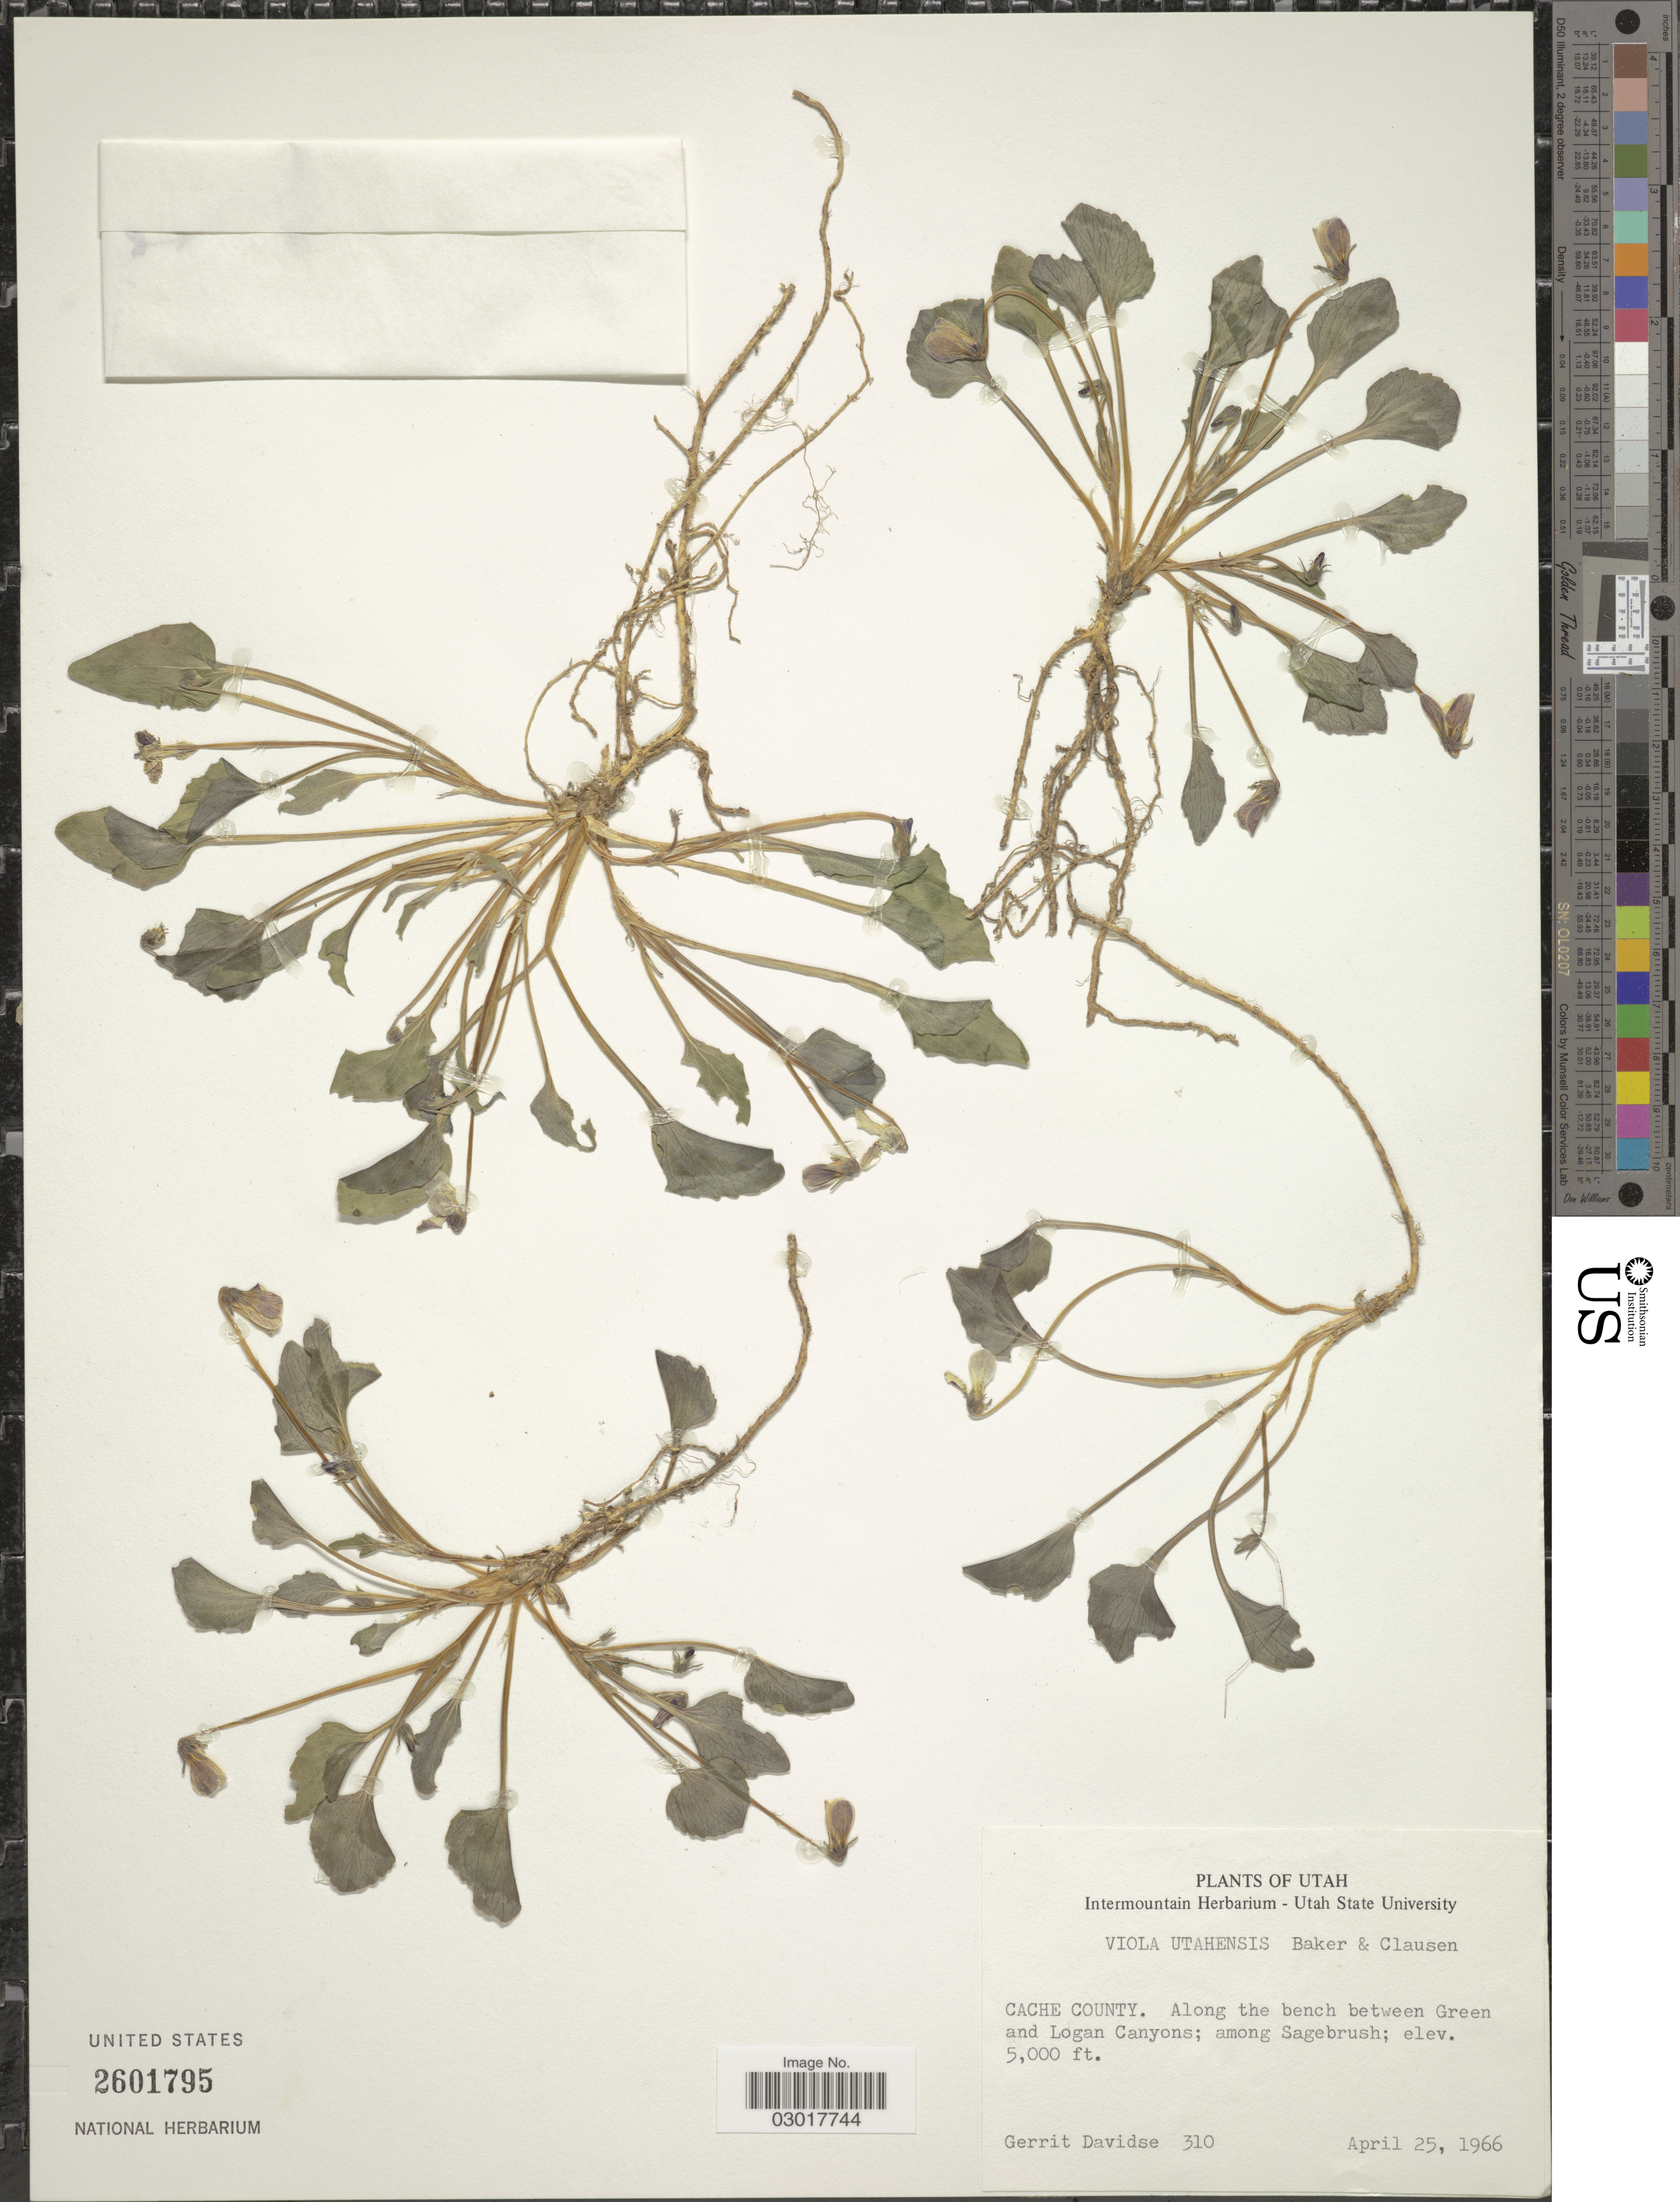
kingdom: Plantae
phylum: Tracheophyta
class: Magnoliopsida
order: Malpighiales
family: Violaceae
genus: Viola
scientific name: Viola utahensis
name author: M.S. Baker & J.C. Clausen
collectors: G. Davidse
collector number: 310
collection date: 1966-04-25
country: United States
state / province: Utah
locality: Cache County. Along the bench between Green and Logan Canyons.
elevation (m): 1524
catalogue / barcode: US 2601795